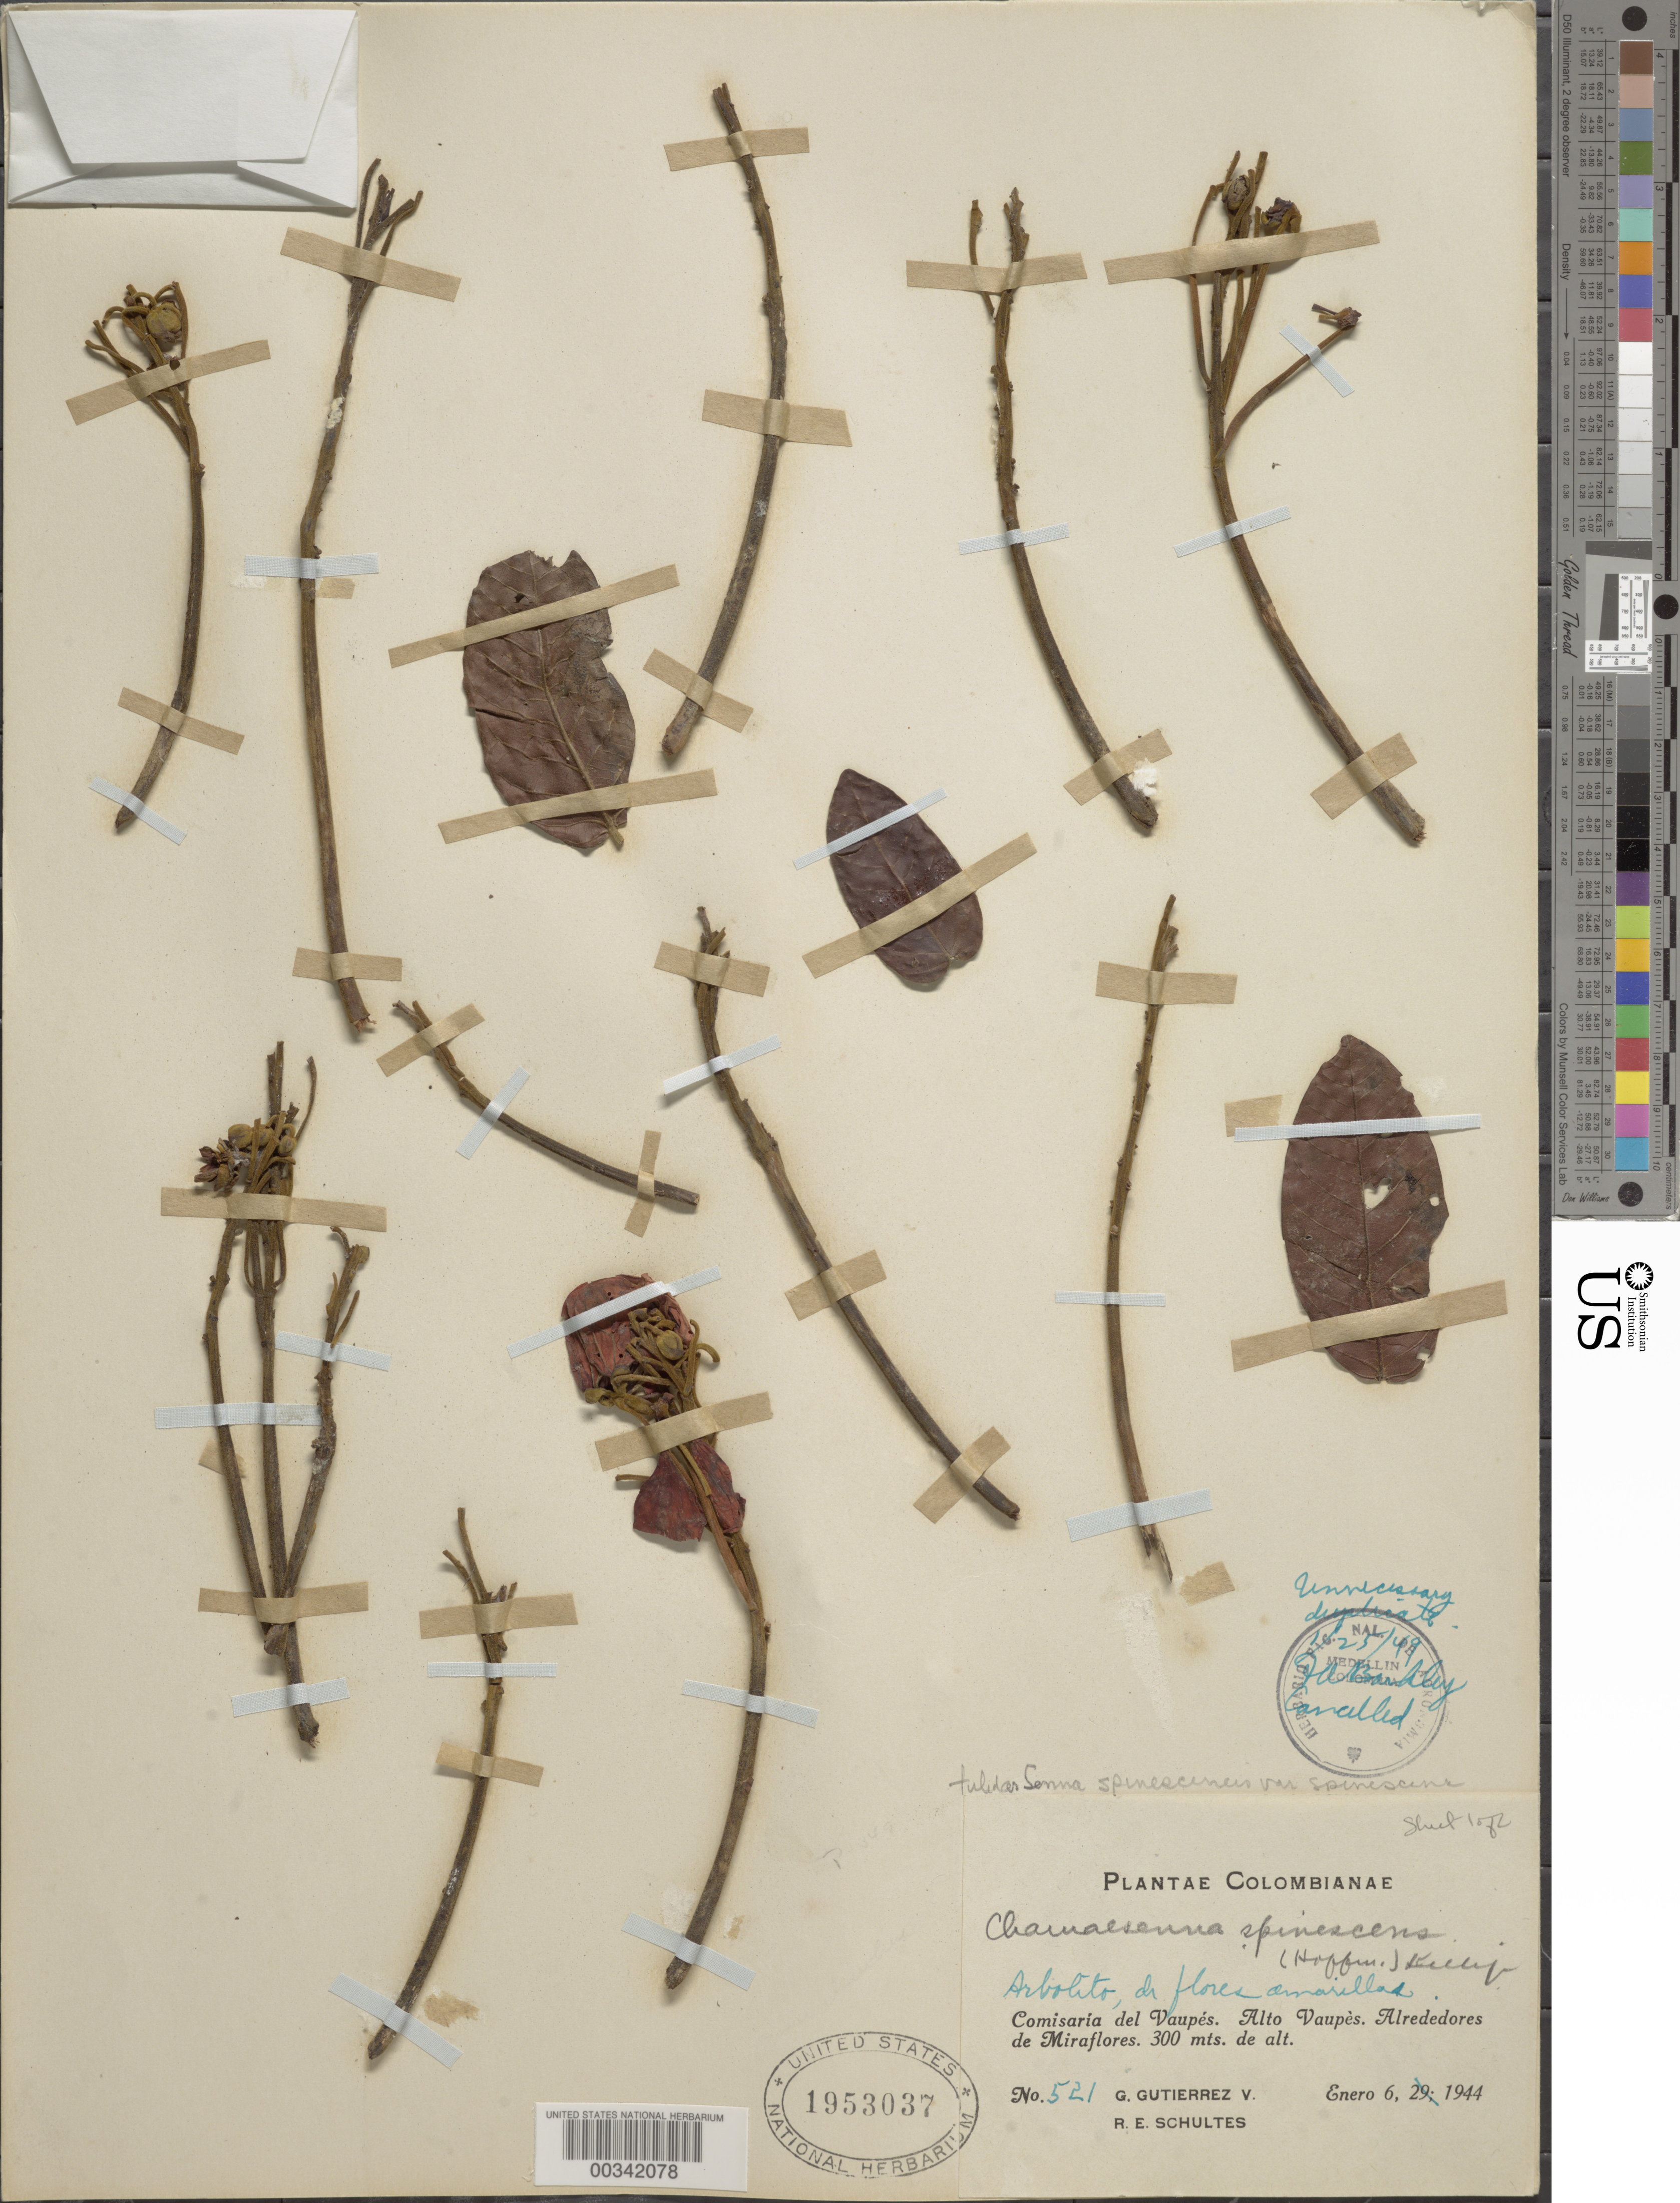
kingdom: Plantae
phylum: Tracheophyta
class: Magnoliopsida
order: Fabales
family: Fabaceae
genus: Senna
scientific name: Senna spinescens var. spinescens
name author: (Hoffmanns. ex Vogel) H.S. Irwin & Barneby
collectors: G. Gutiérrez V. & R. E. Schultes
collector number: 521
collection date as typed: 06 Jan 1944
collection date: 1944-01-06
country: Colombia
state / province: Vaupés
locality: Alto Vaupes; Alrededores de Miraflores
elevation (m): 300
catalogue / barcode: US 1953037